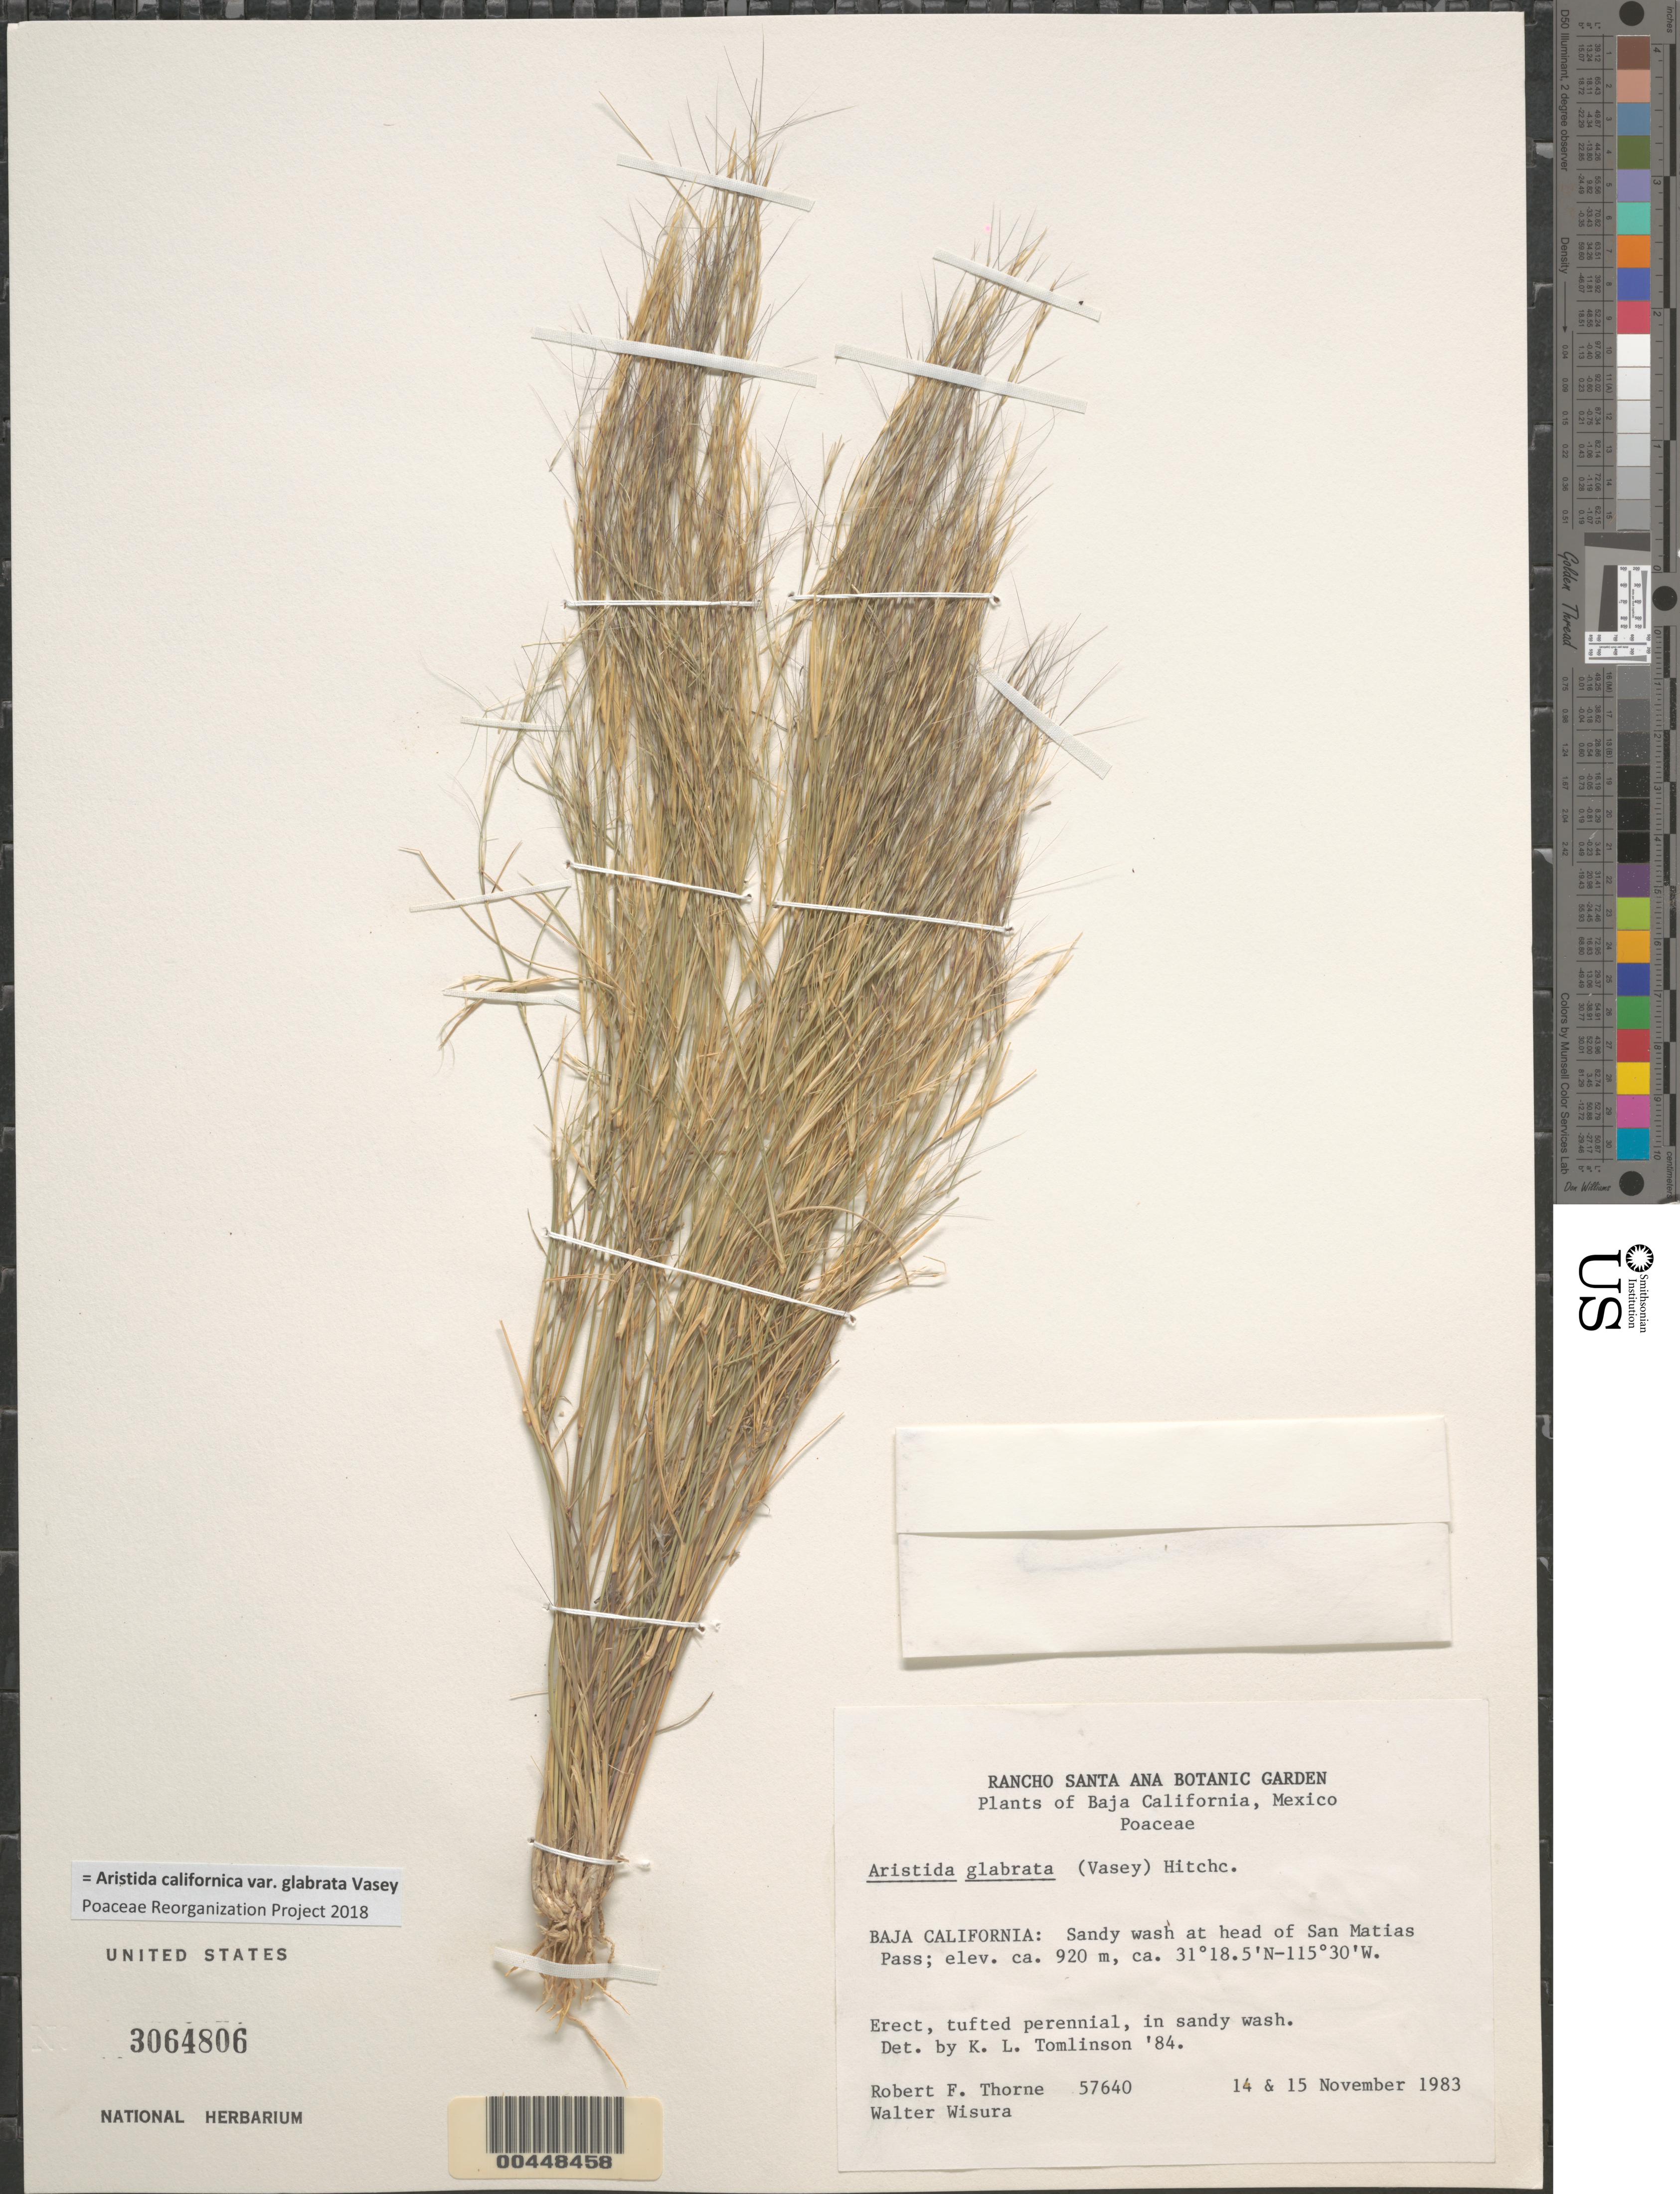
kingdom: Plantae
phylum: Tracheophyta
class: Liliopsida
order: Poales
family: Poaceae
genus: Aristida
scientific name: Aristida californica var. glabrata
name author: Vasey in Brandegee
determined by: Poaceae Reorganization Project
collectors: R. F. Thorne & W. Wisura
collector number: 57640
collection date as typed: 14 Nov 1983 to 15 Nov 1983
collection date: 1983-11-14/1983-11-15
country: Mexico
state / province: Baja California Norte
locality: Head of San Matias Pass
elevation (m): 920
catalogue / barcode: US 3064806